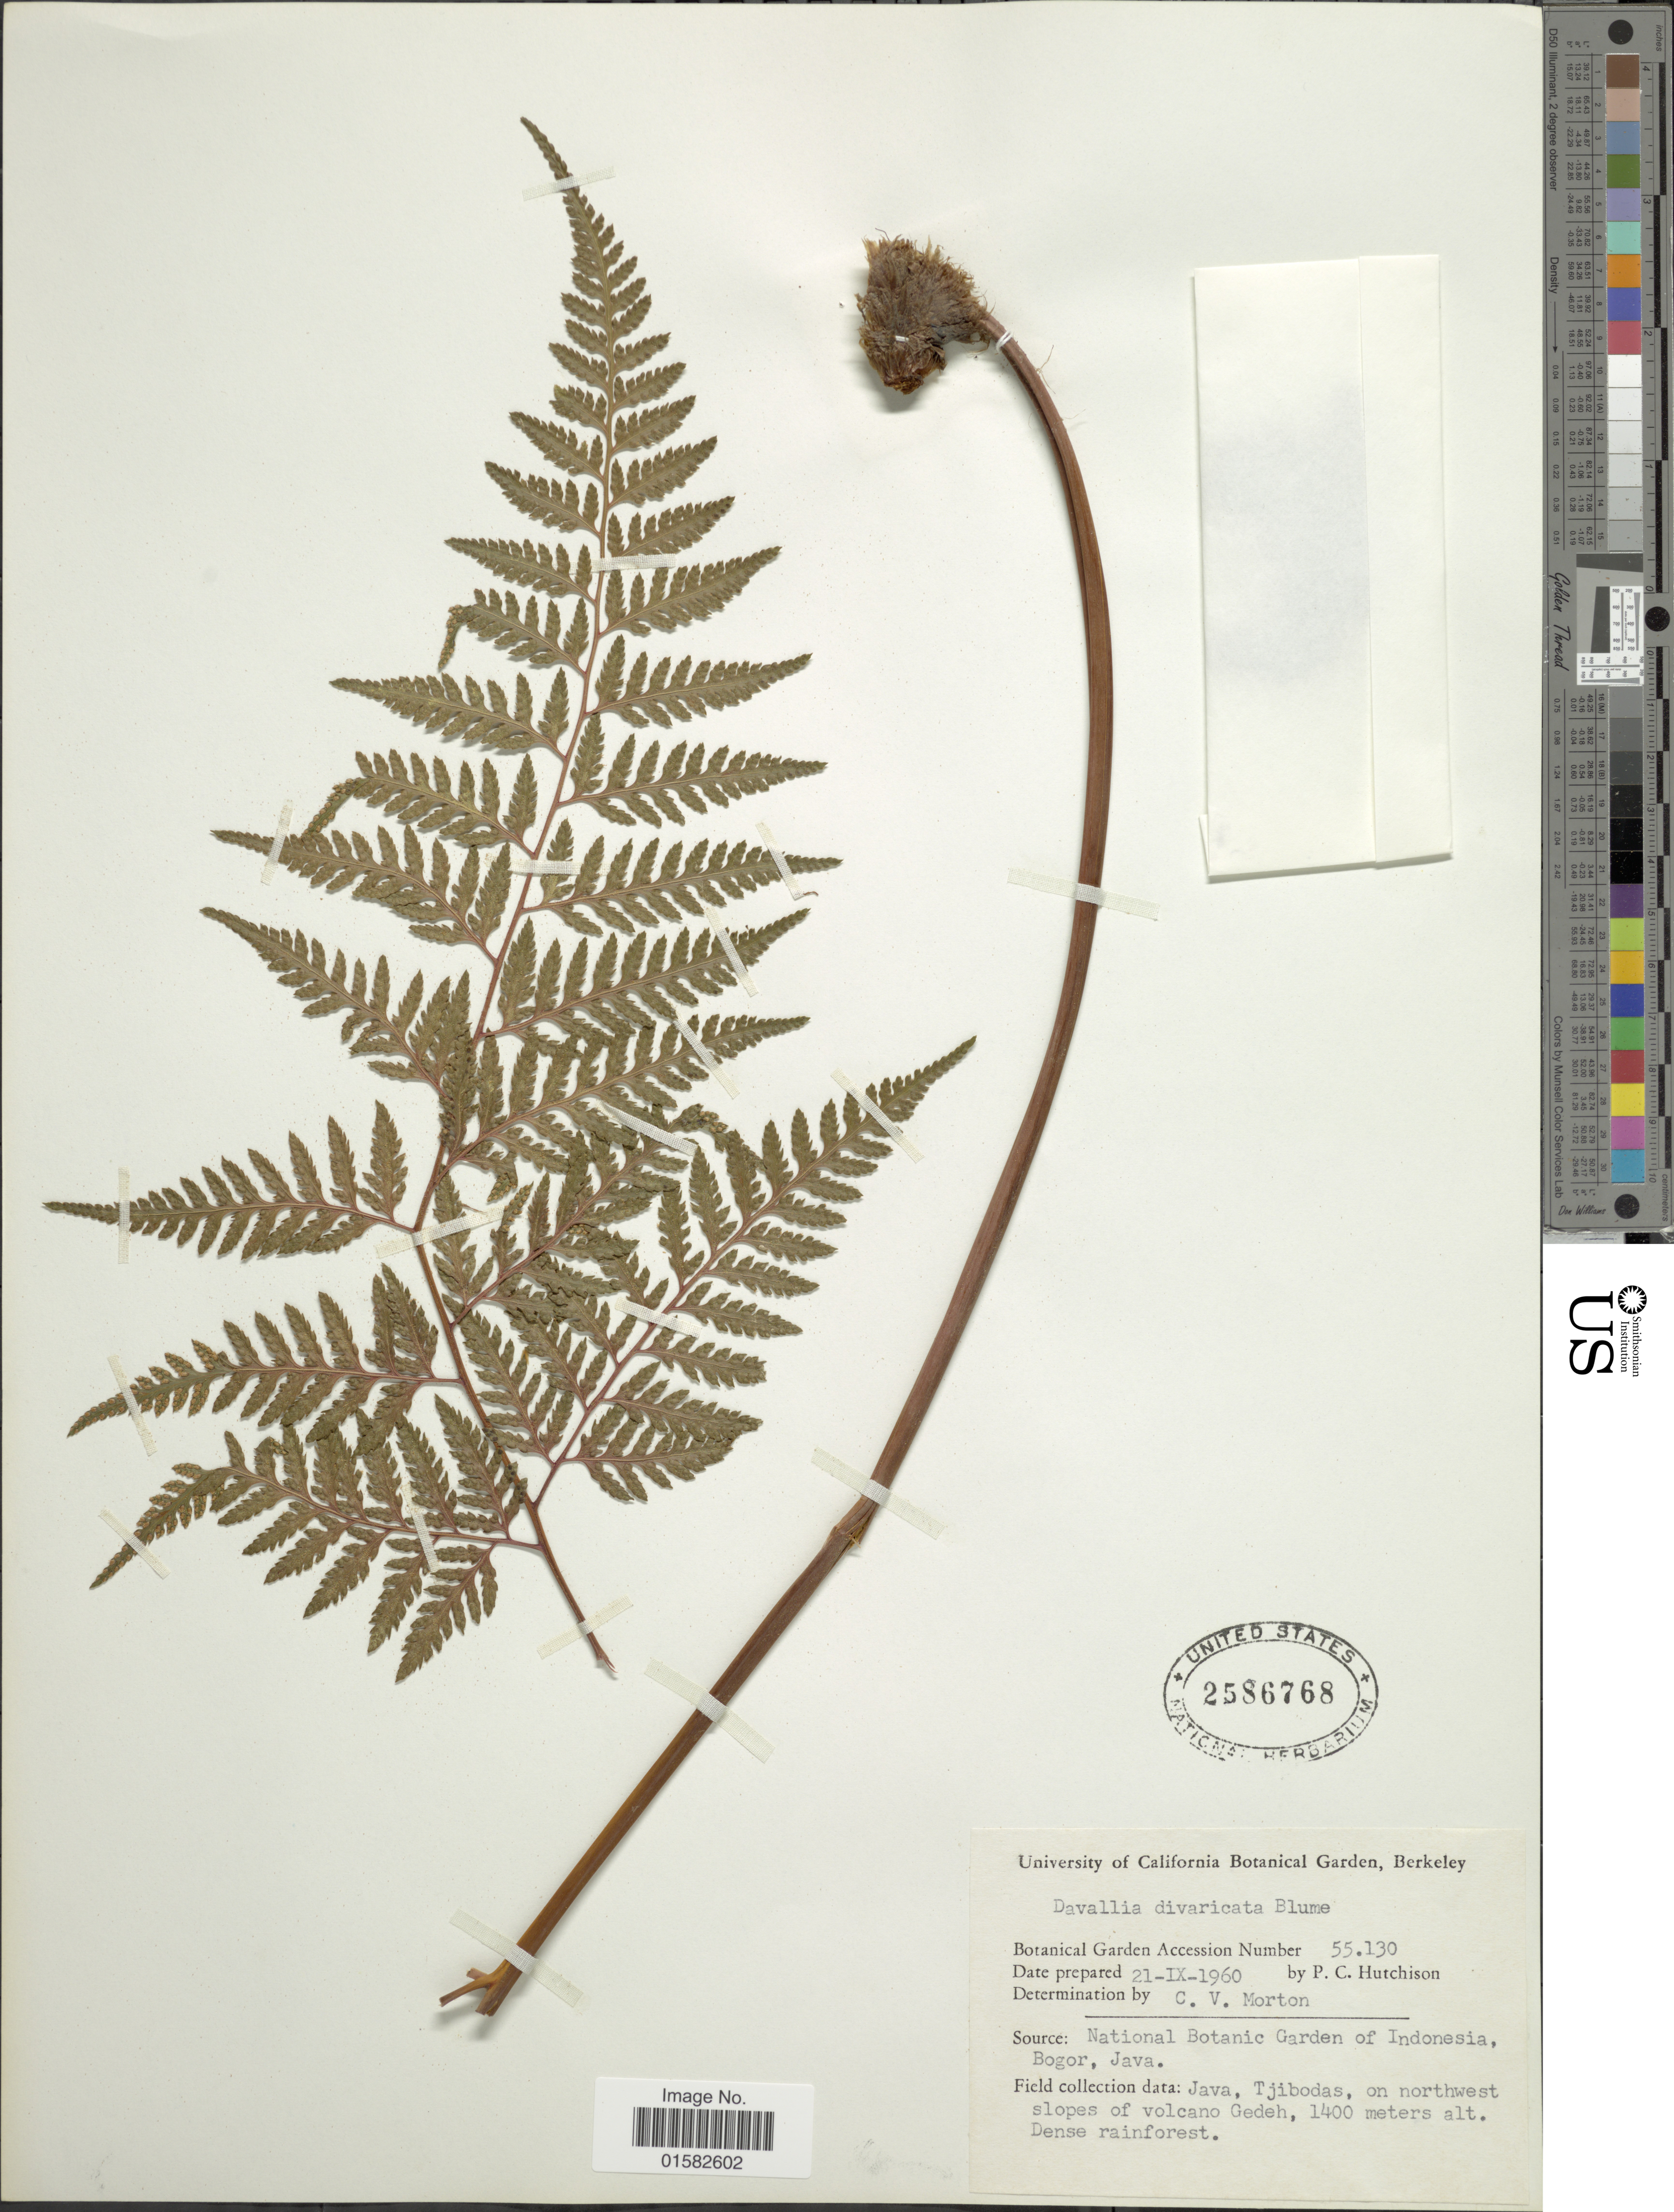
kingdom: Plantae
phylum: Tracheophyta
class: Polypodiopsida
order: Polypodiales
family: Davalliaceae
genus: Davallia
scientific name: Davallia divaricata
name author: Blume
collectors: P. C. Hutchison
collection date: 1960-09-21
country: United States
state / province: California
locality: University of California Botanical Garden, Berkely, Botanical GardenAccession Number 55.130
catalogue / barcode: US 2586768